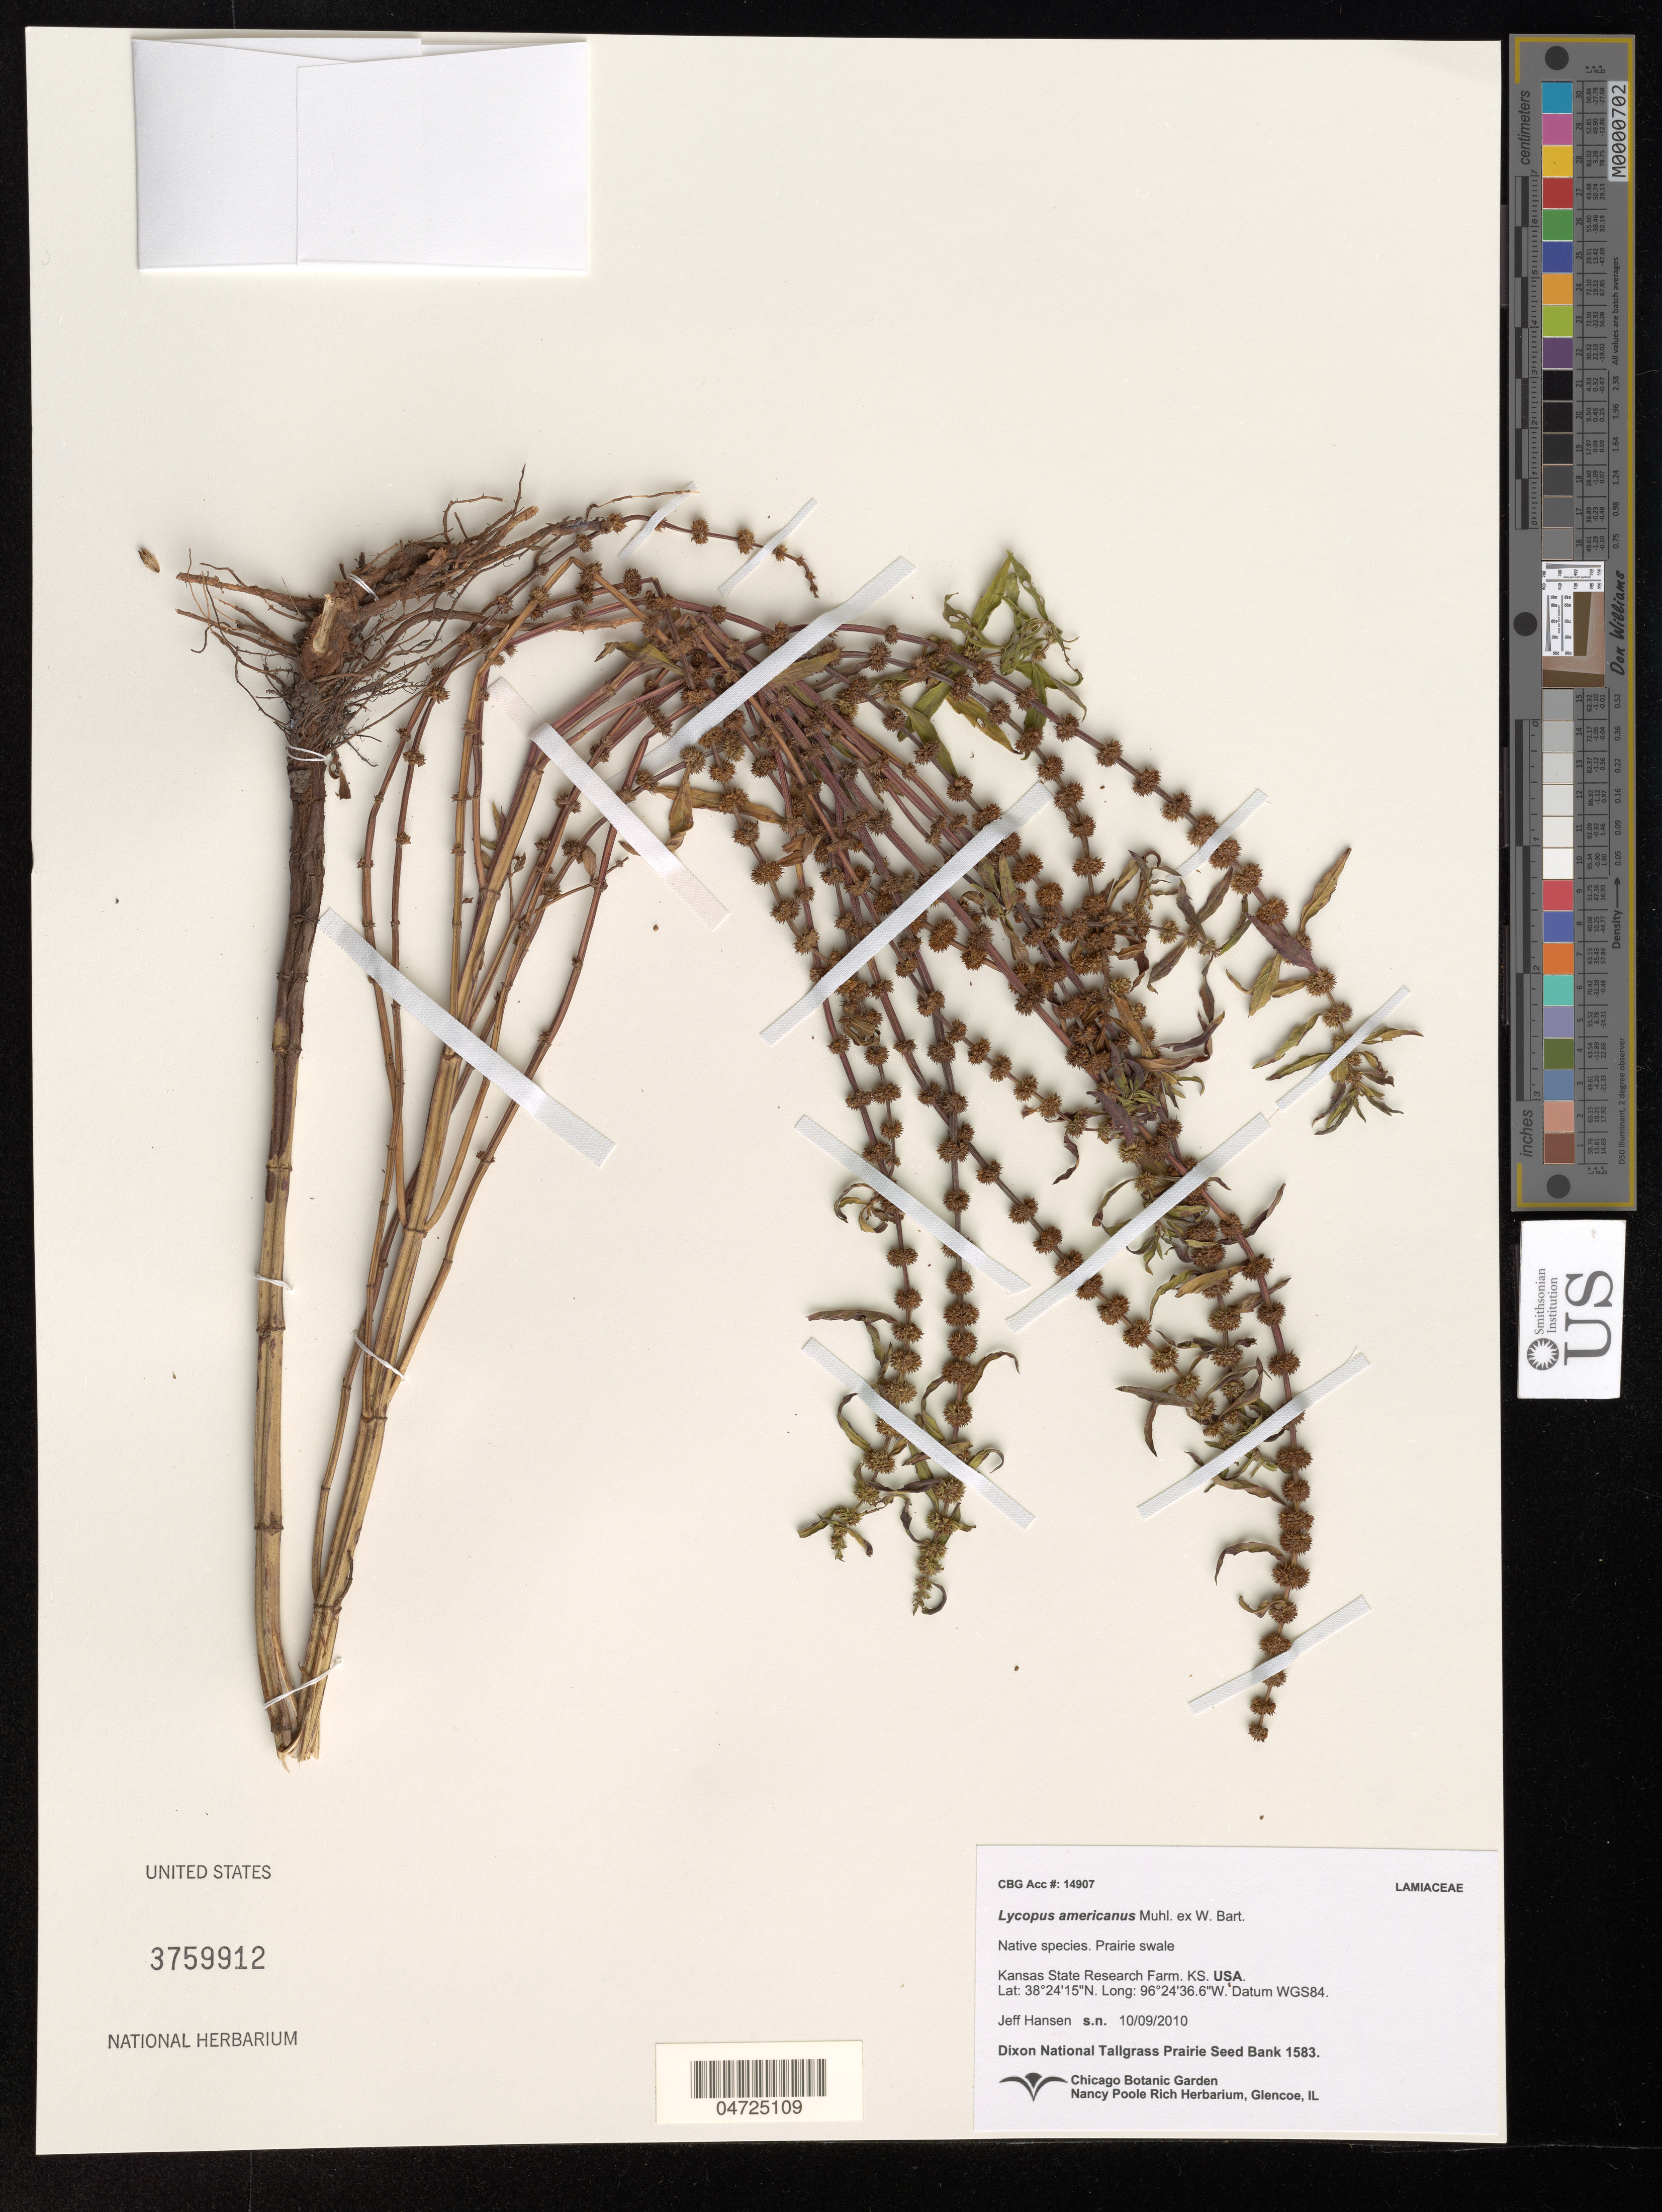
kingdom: Plantae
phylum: Tracheophyta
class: Magnoliopsida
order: Lamiales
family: Lamiaceae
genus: Lycopus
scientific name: Lycopus americanus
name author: Muhl. ex W.P.C. Barton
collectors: J. Hansen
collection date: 2010-10-09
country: United States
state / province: Kansas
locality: Kansas State Research Farm. Datum WGS84.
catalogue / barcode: US 3759912